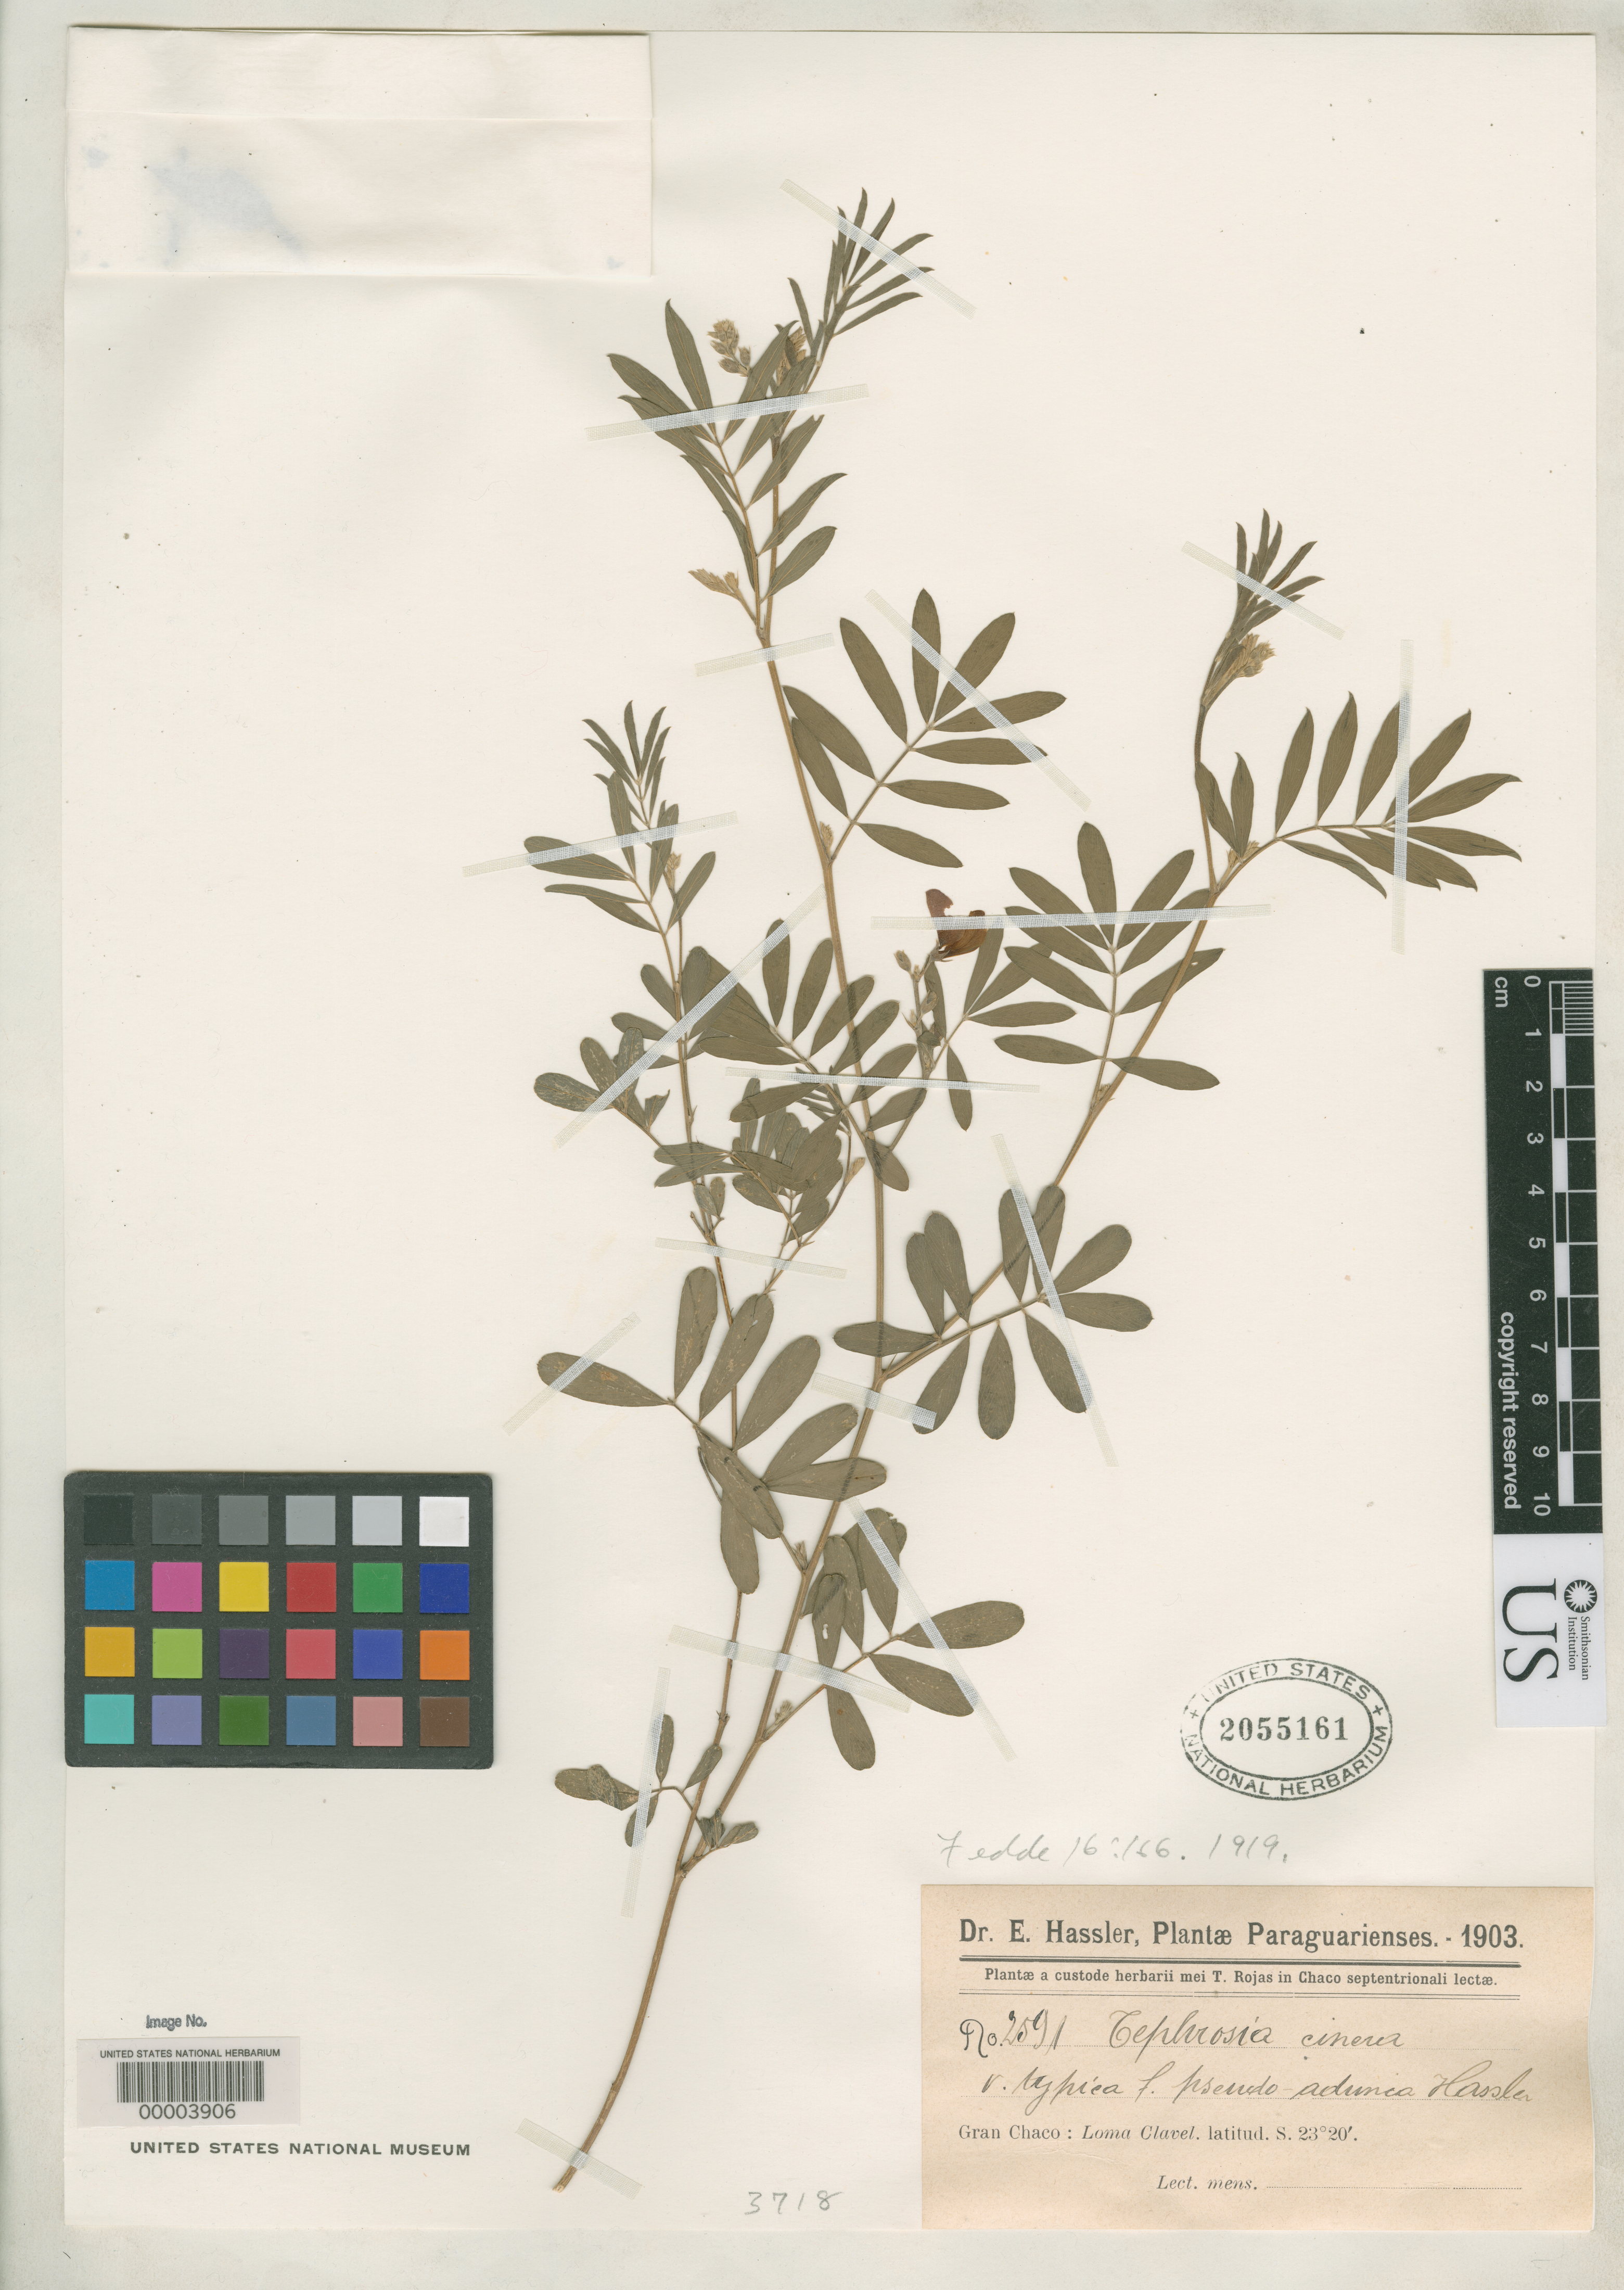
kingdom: Plantae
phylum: Tracheophyta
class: Magnoliopsida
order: Fabales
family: Fabaceae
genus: Tephrosia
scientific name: Tephrosia cinerea f. pseudo-adionca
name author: Hassl.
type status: Isotype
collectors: E. Hassler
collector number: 2591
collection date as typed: Nov 1903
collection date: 1903-11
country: Paraguay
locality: Gran Chaco, Lama Clavel.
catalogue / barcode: US 2055161